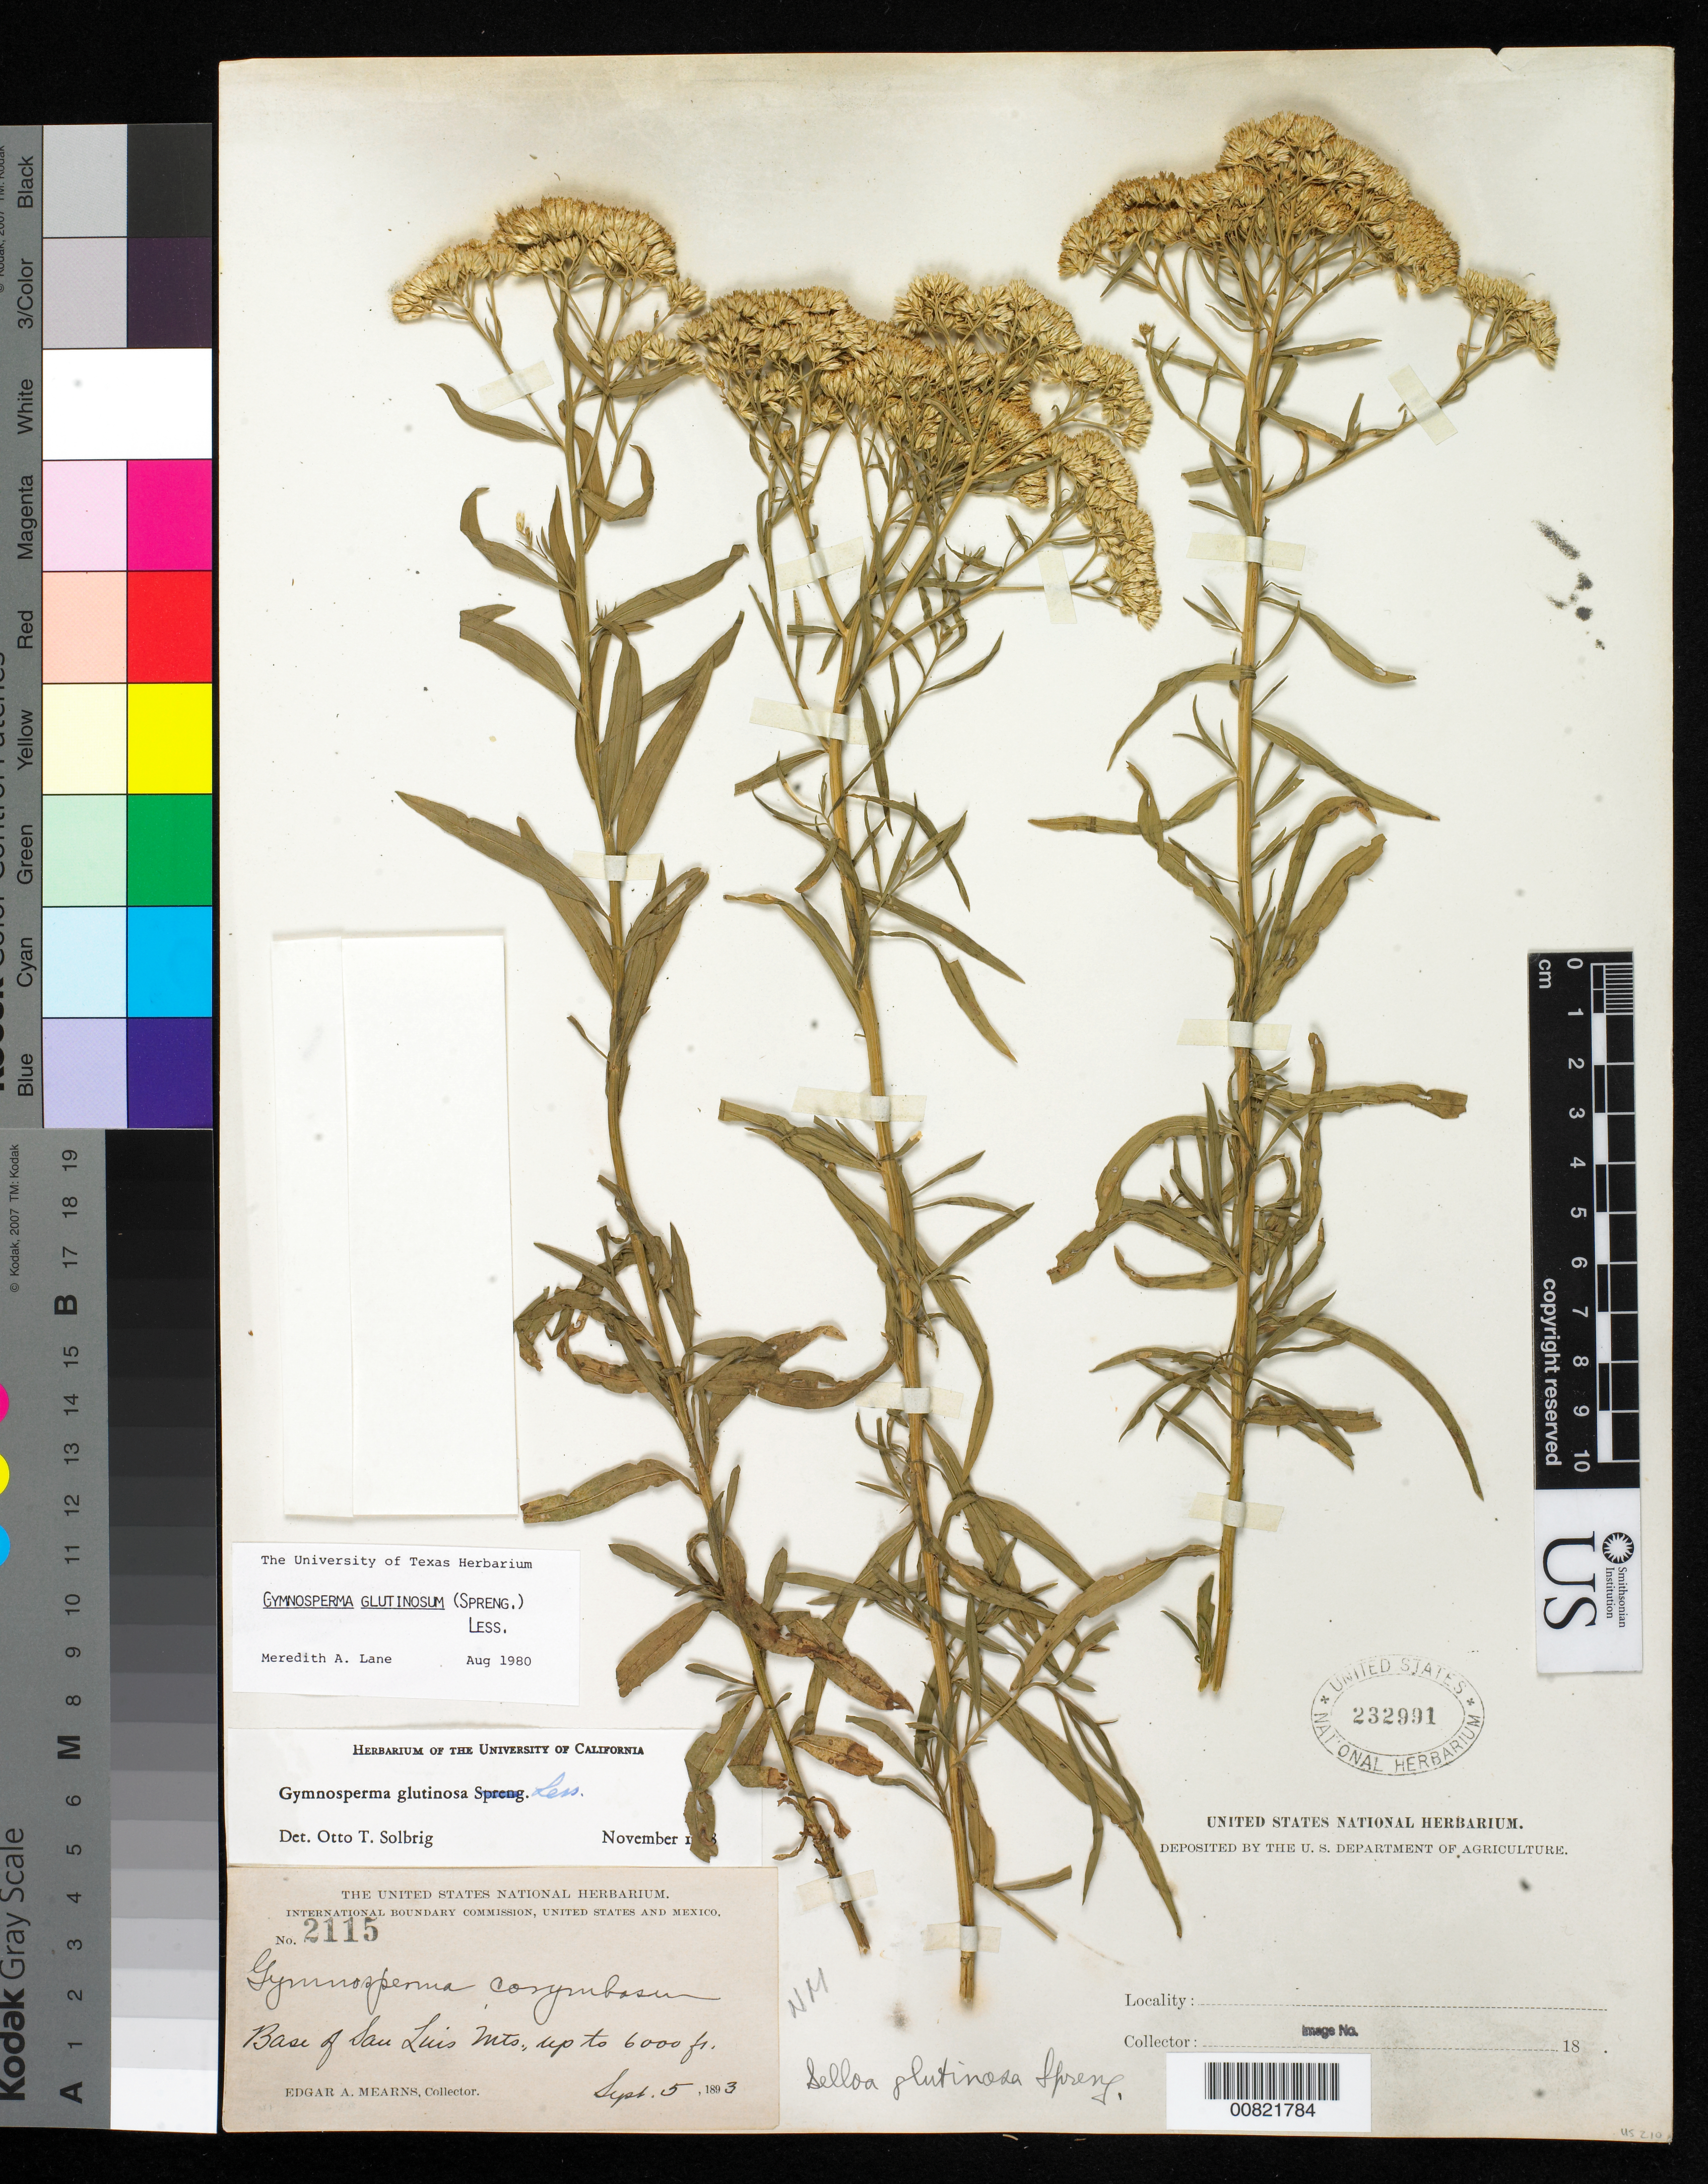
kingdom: Plantae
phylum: Tracheophyta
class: Magnoliopsida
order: Asterales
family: Asteraceae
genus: Gymnosperma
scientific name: Gymnosperma glutinosum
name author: (Spreng.) Less.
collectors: E. A. Mearns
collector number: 2115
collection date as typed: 05 Sep 1893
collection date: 1893-09-05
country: United States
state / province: New Mexico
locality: Base of San Luis Mts.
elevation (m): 1829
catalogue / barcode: US 232991